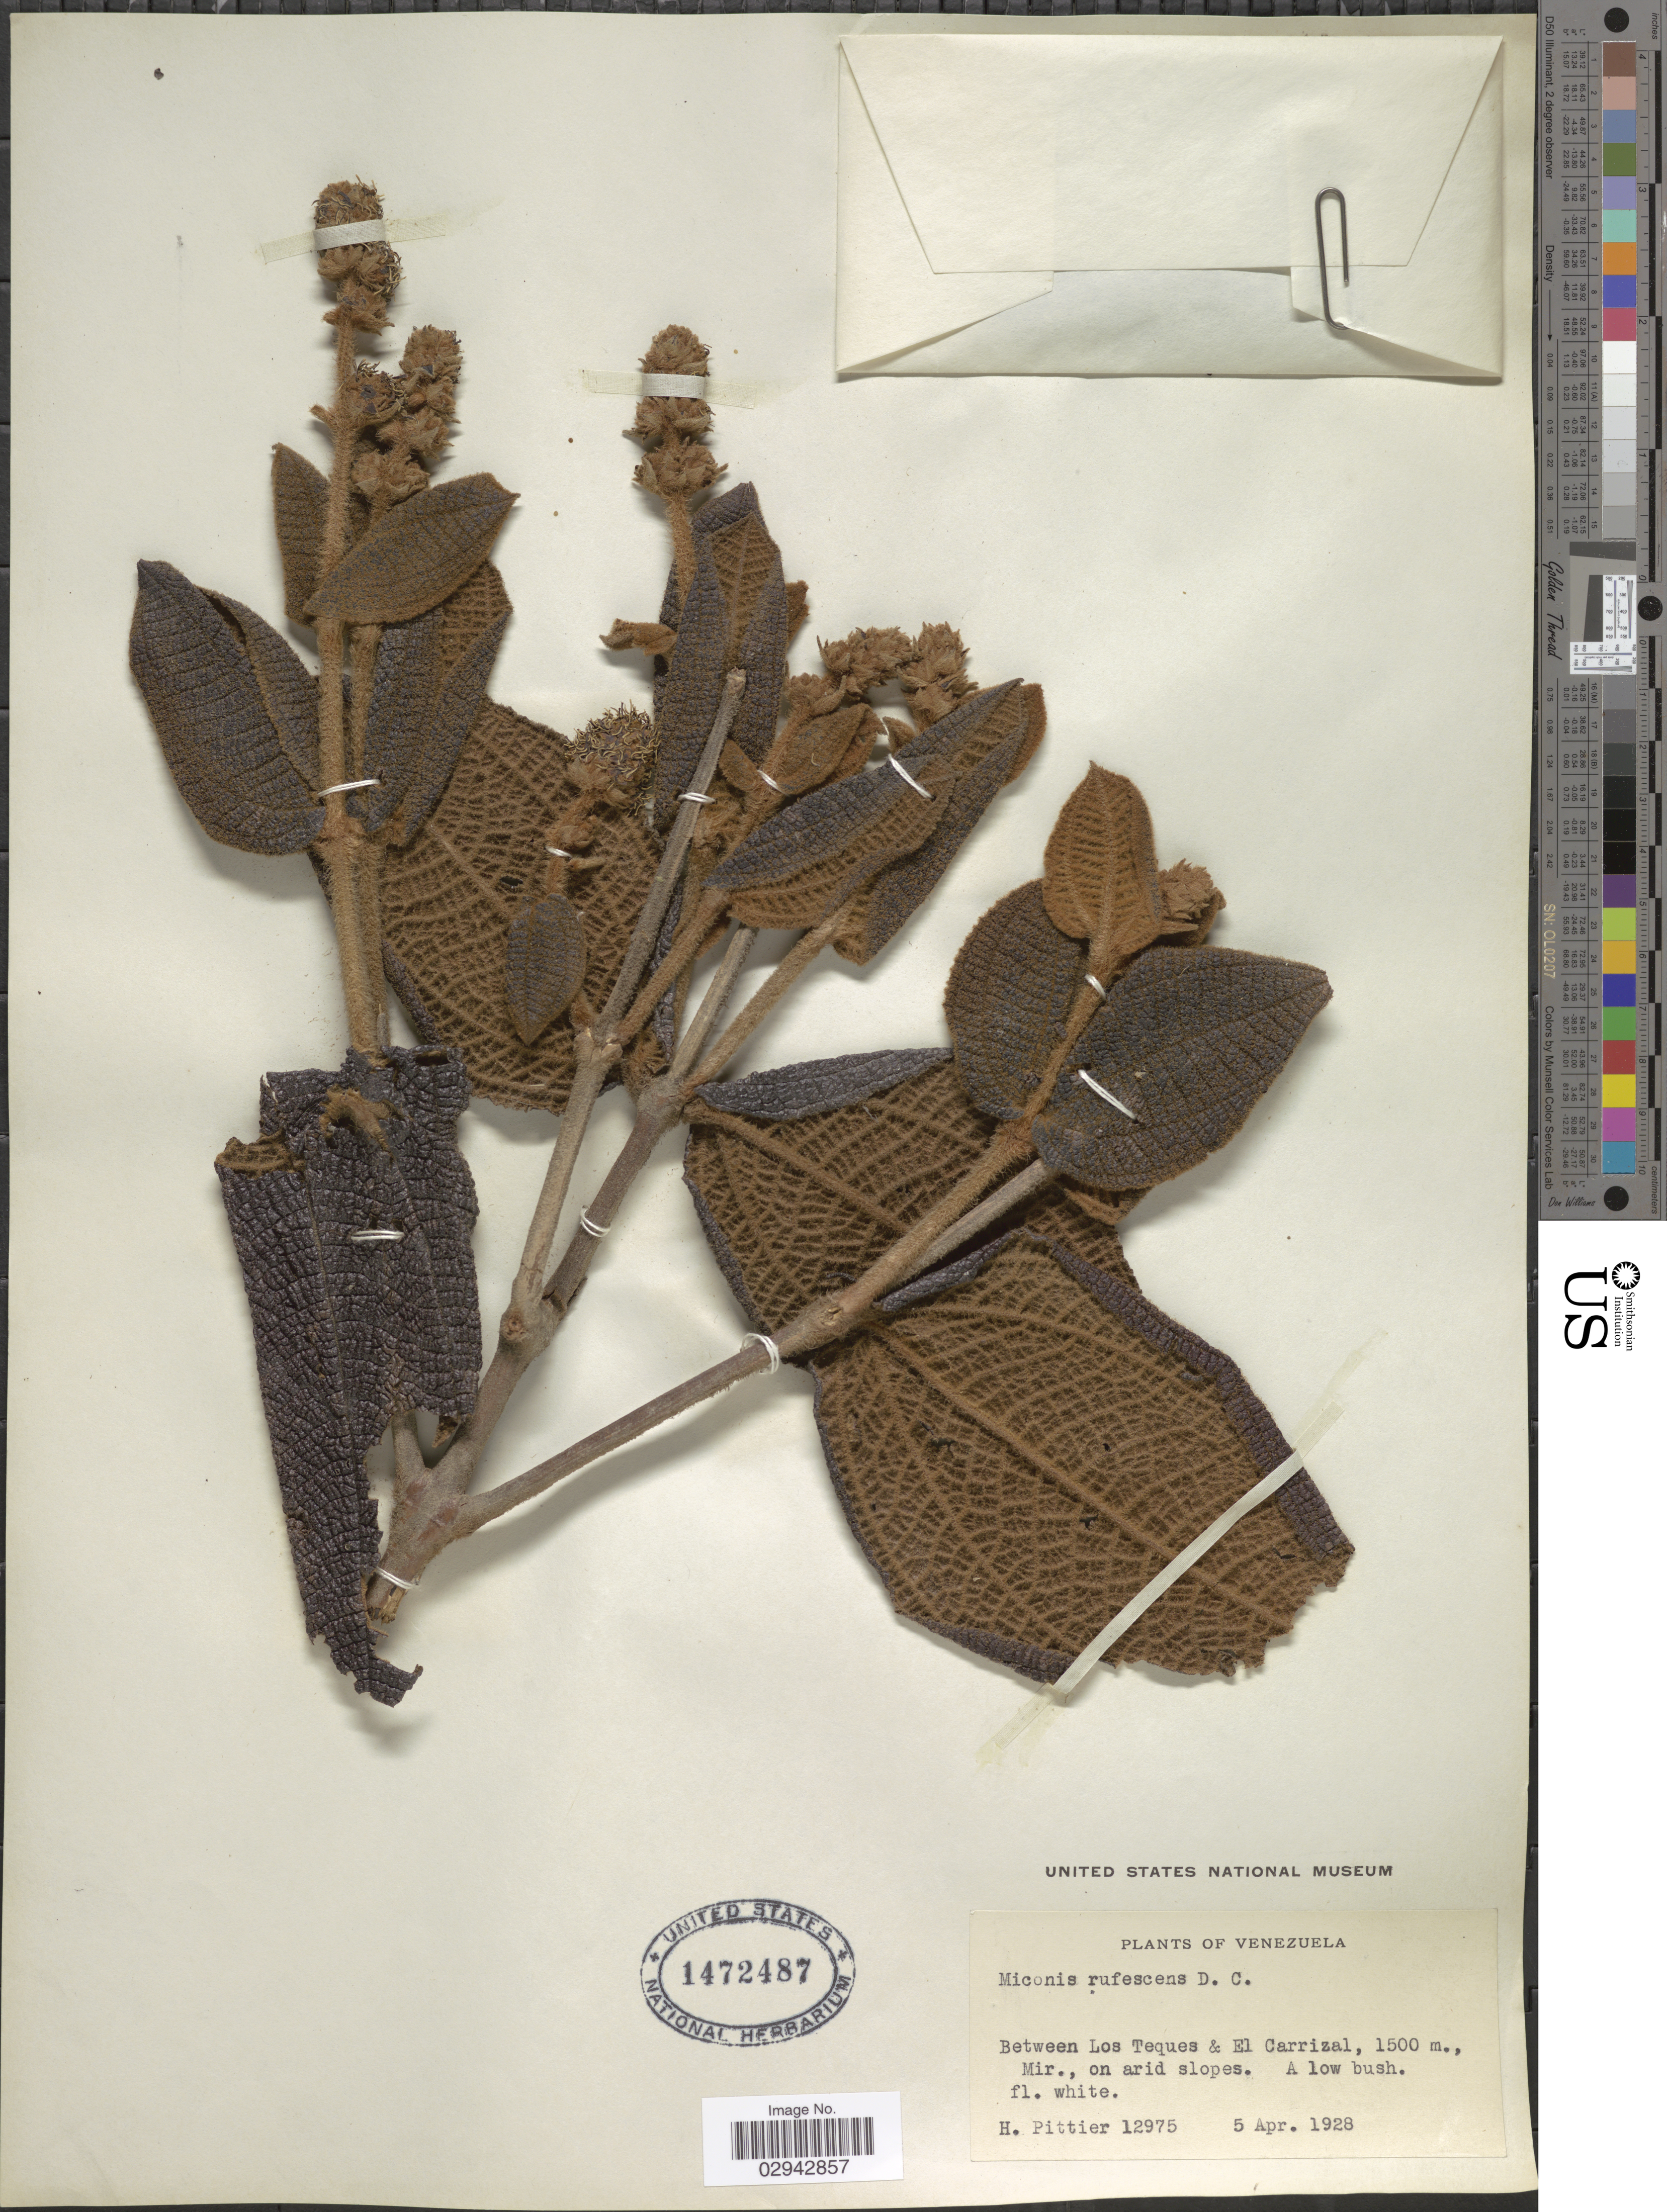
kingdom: Plantae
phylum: Tracheophyta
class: Magnoliopsida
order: Myrtales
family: Melastomataceae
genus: Miconia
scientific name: Miconia rufescens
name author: (Aubl.) DC.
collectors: H. F. Pittier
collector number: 12975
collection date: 1928-04-05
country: Venezuela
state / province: Miranda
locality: Between Los Teques & El Carrizal, Mir.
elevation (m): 1500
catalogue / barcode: US 1472487